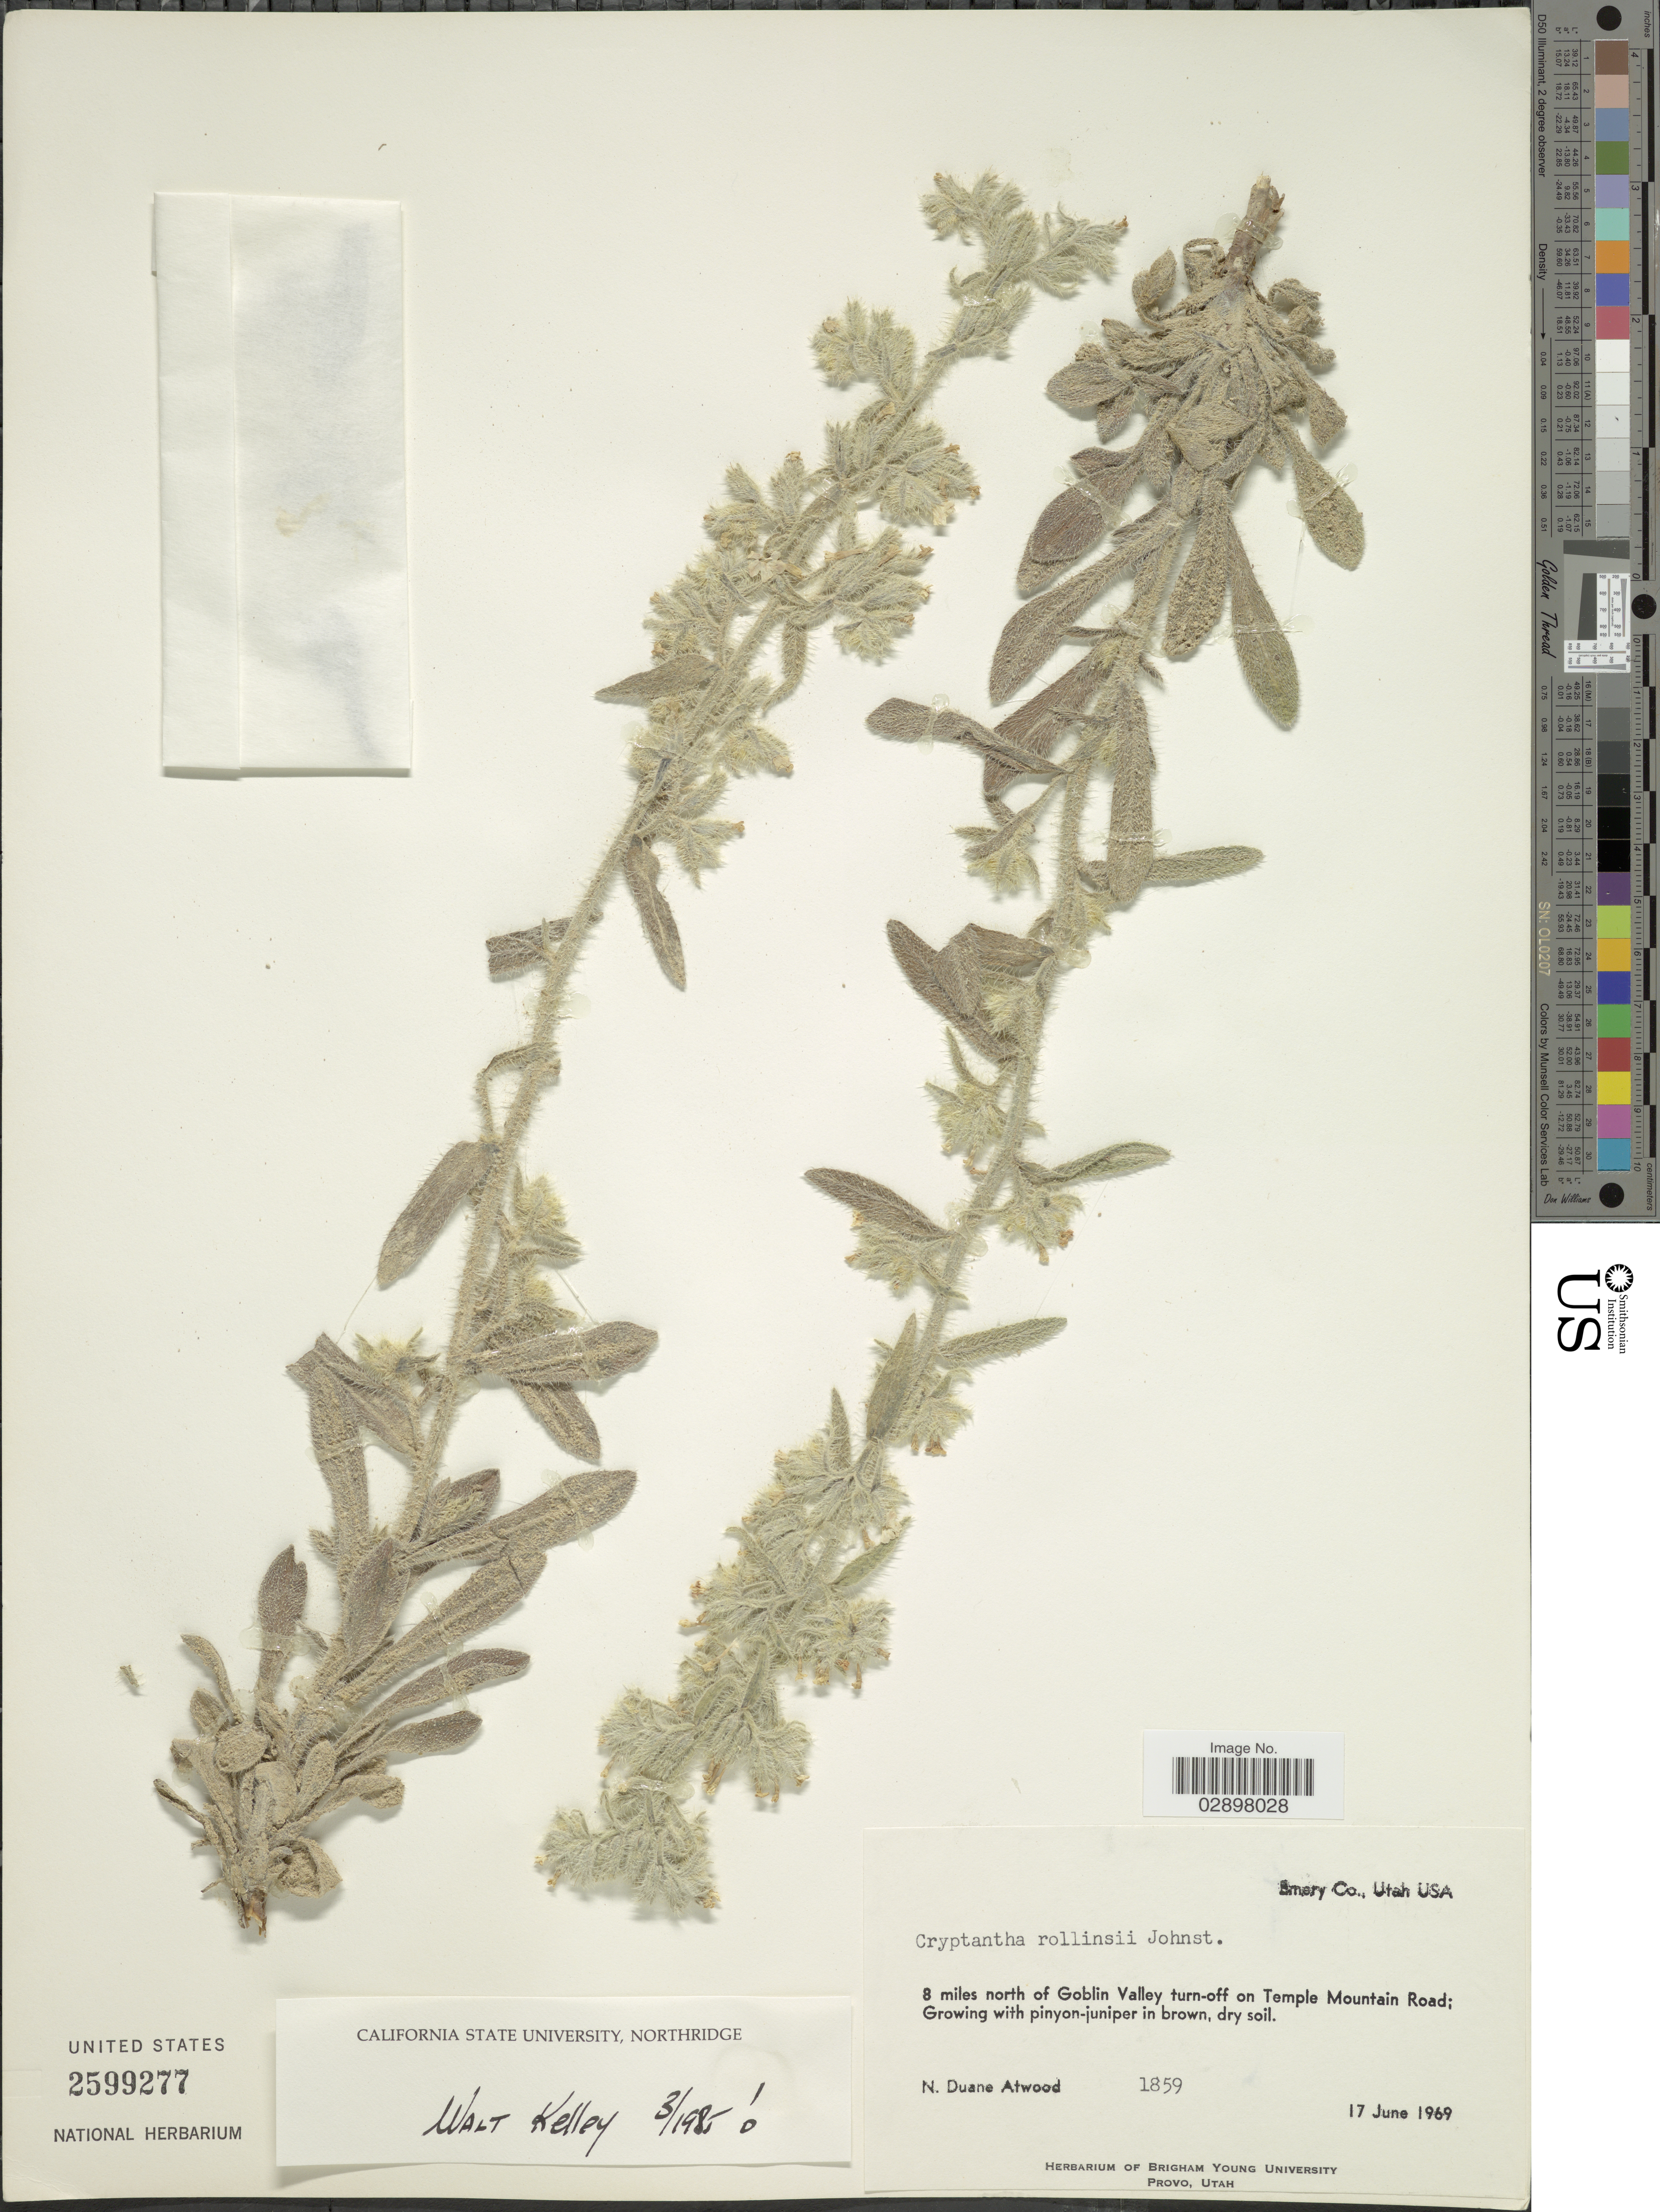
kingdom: Plantae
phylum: Tracheophyta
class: Magnoliopsida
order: Boraginales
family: Boraginaceae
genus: Cryptantha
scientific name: Cryptantha rollinsii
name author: I.M. Johnst.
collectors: N. Atwood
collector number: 1859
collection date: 1969-06-17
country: United States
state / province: Utah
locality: Emery Co., 8 miles north of Goblin Valley turn-off on Temple Mountain Road.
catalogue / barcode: US 2599277